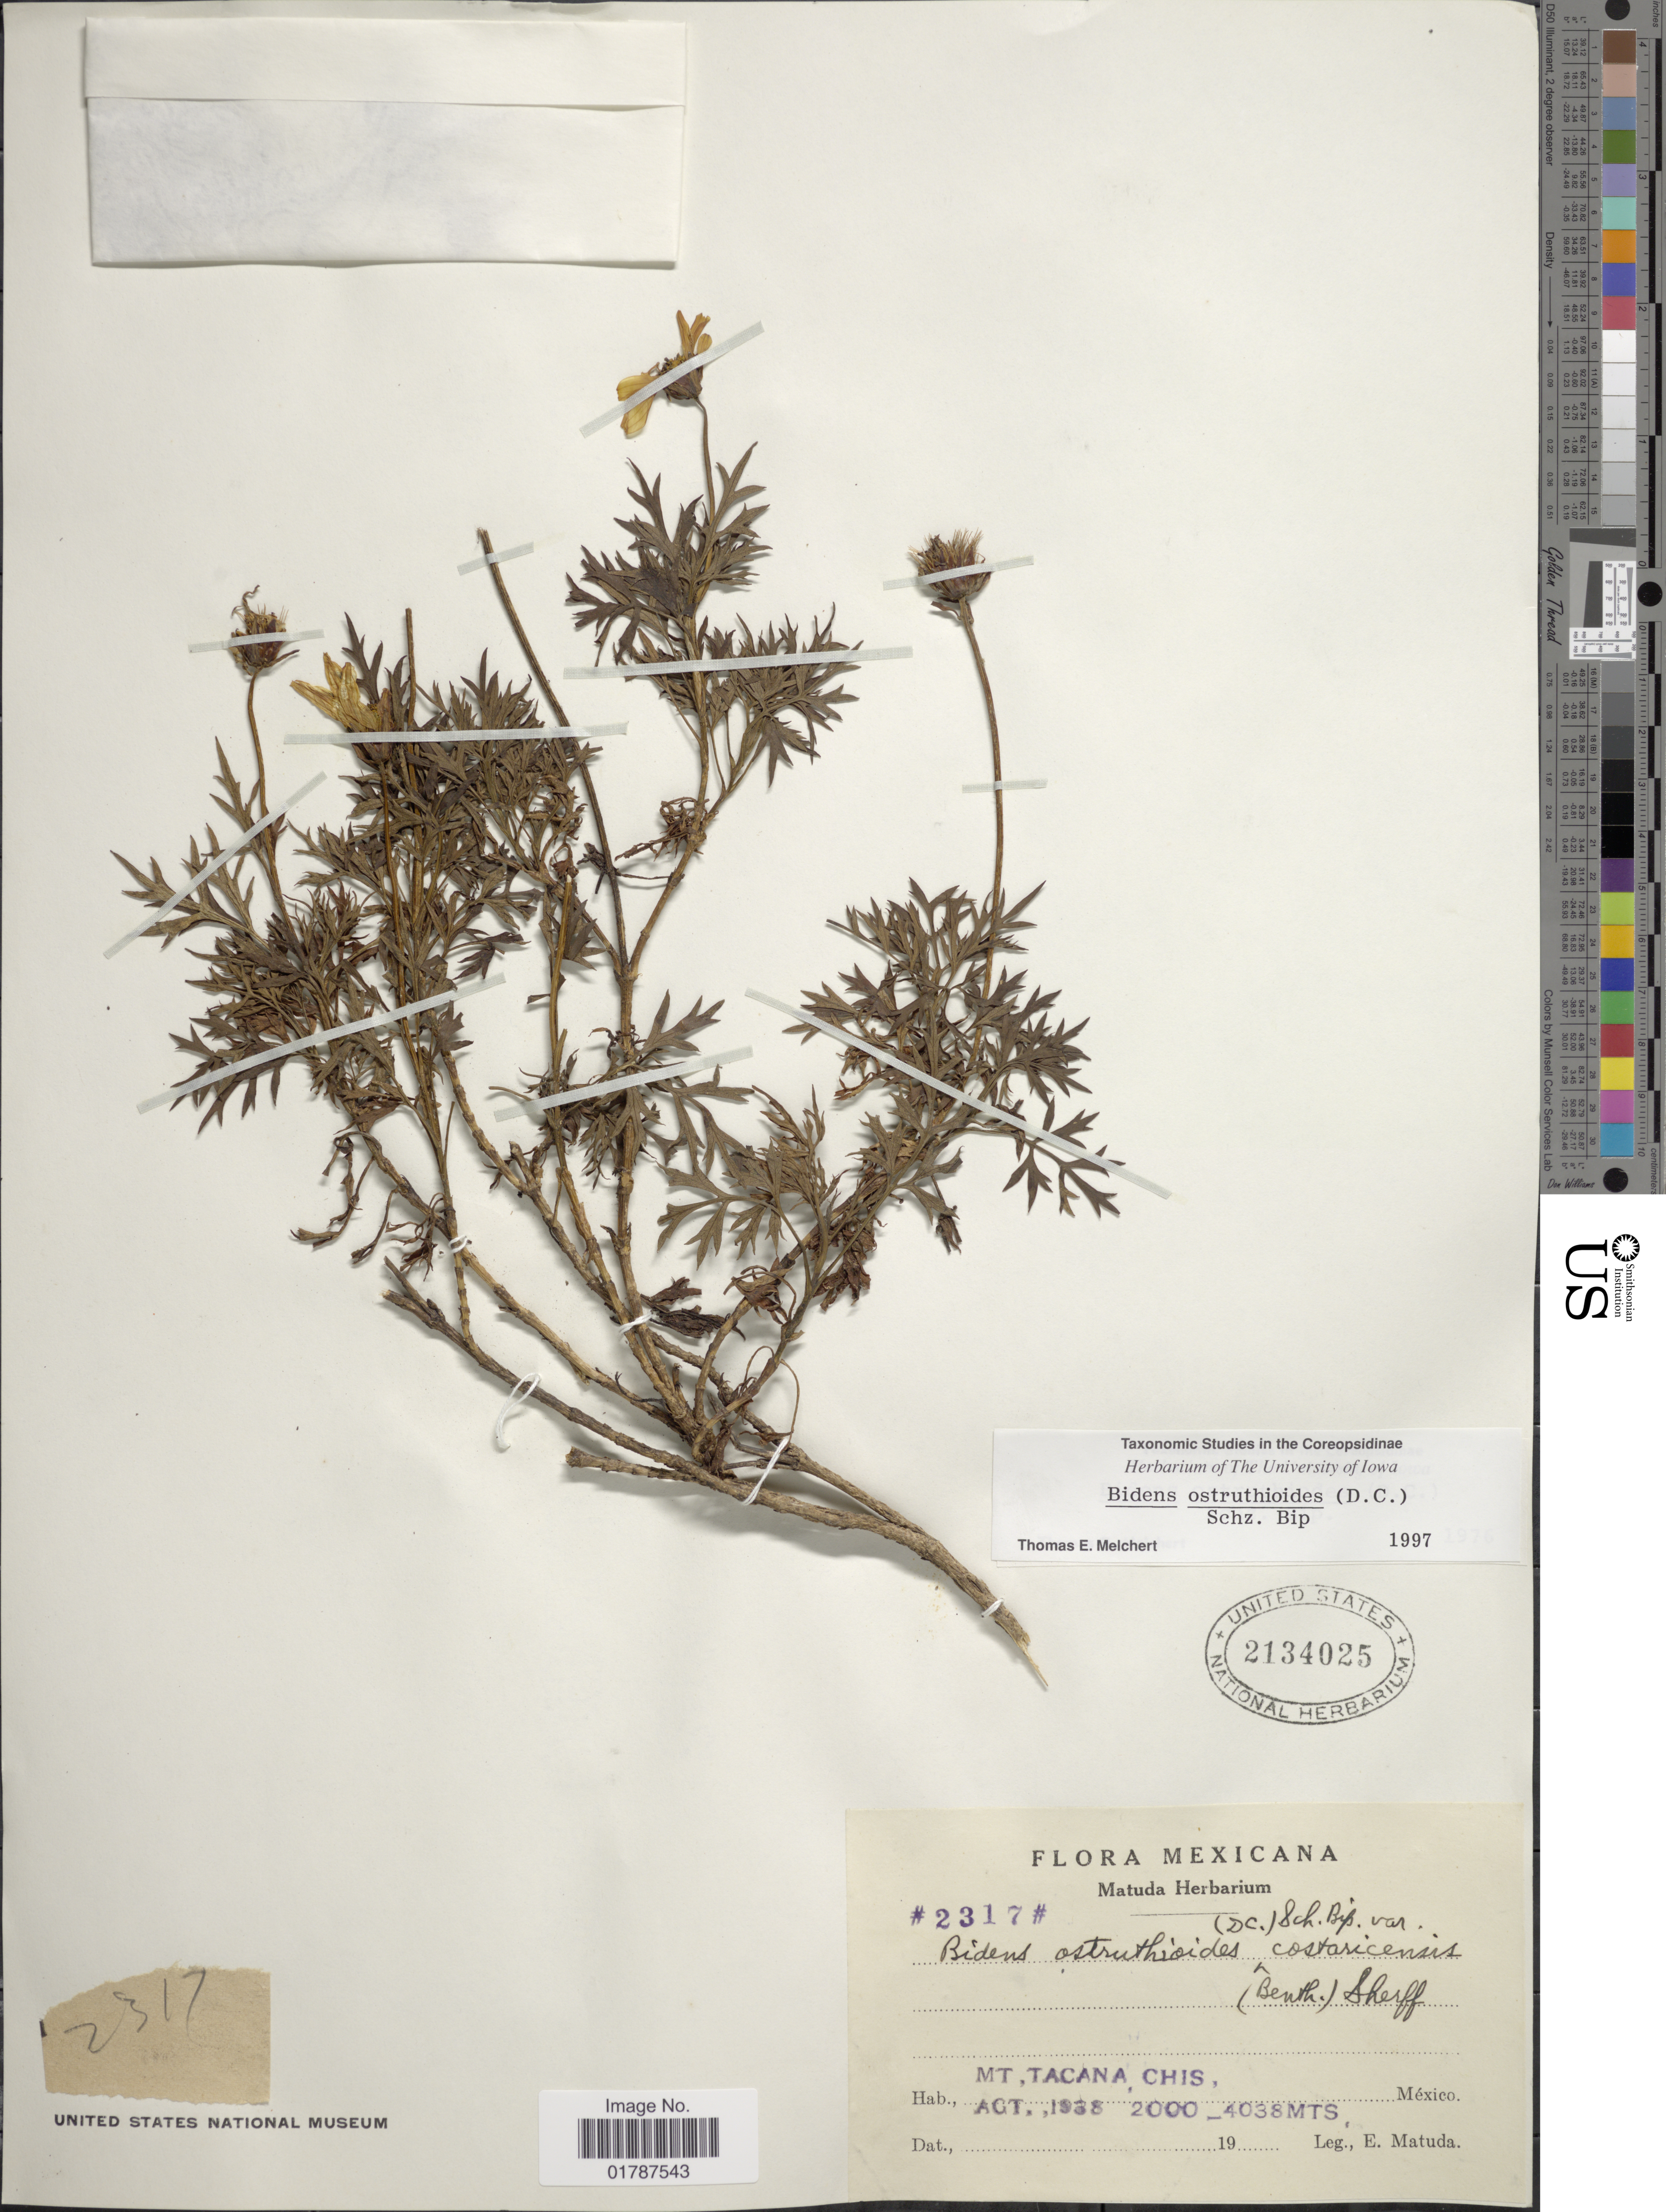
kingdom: Plantae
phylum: Tracheophyta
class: Magnoliopsida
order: Asterales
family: Asteraceae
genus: Bidens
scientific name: Bidens ostruthioides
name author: (DC.) Sch. Bip.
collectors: E. Matuda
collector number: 2317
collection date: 1938-08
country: Mexico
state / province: Chiapas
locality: Mt, Tacana, Chis., Mexico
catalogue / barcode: US 2134025